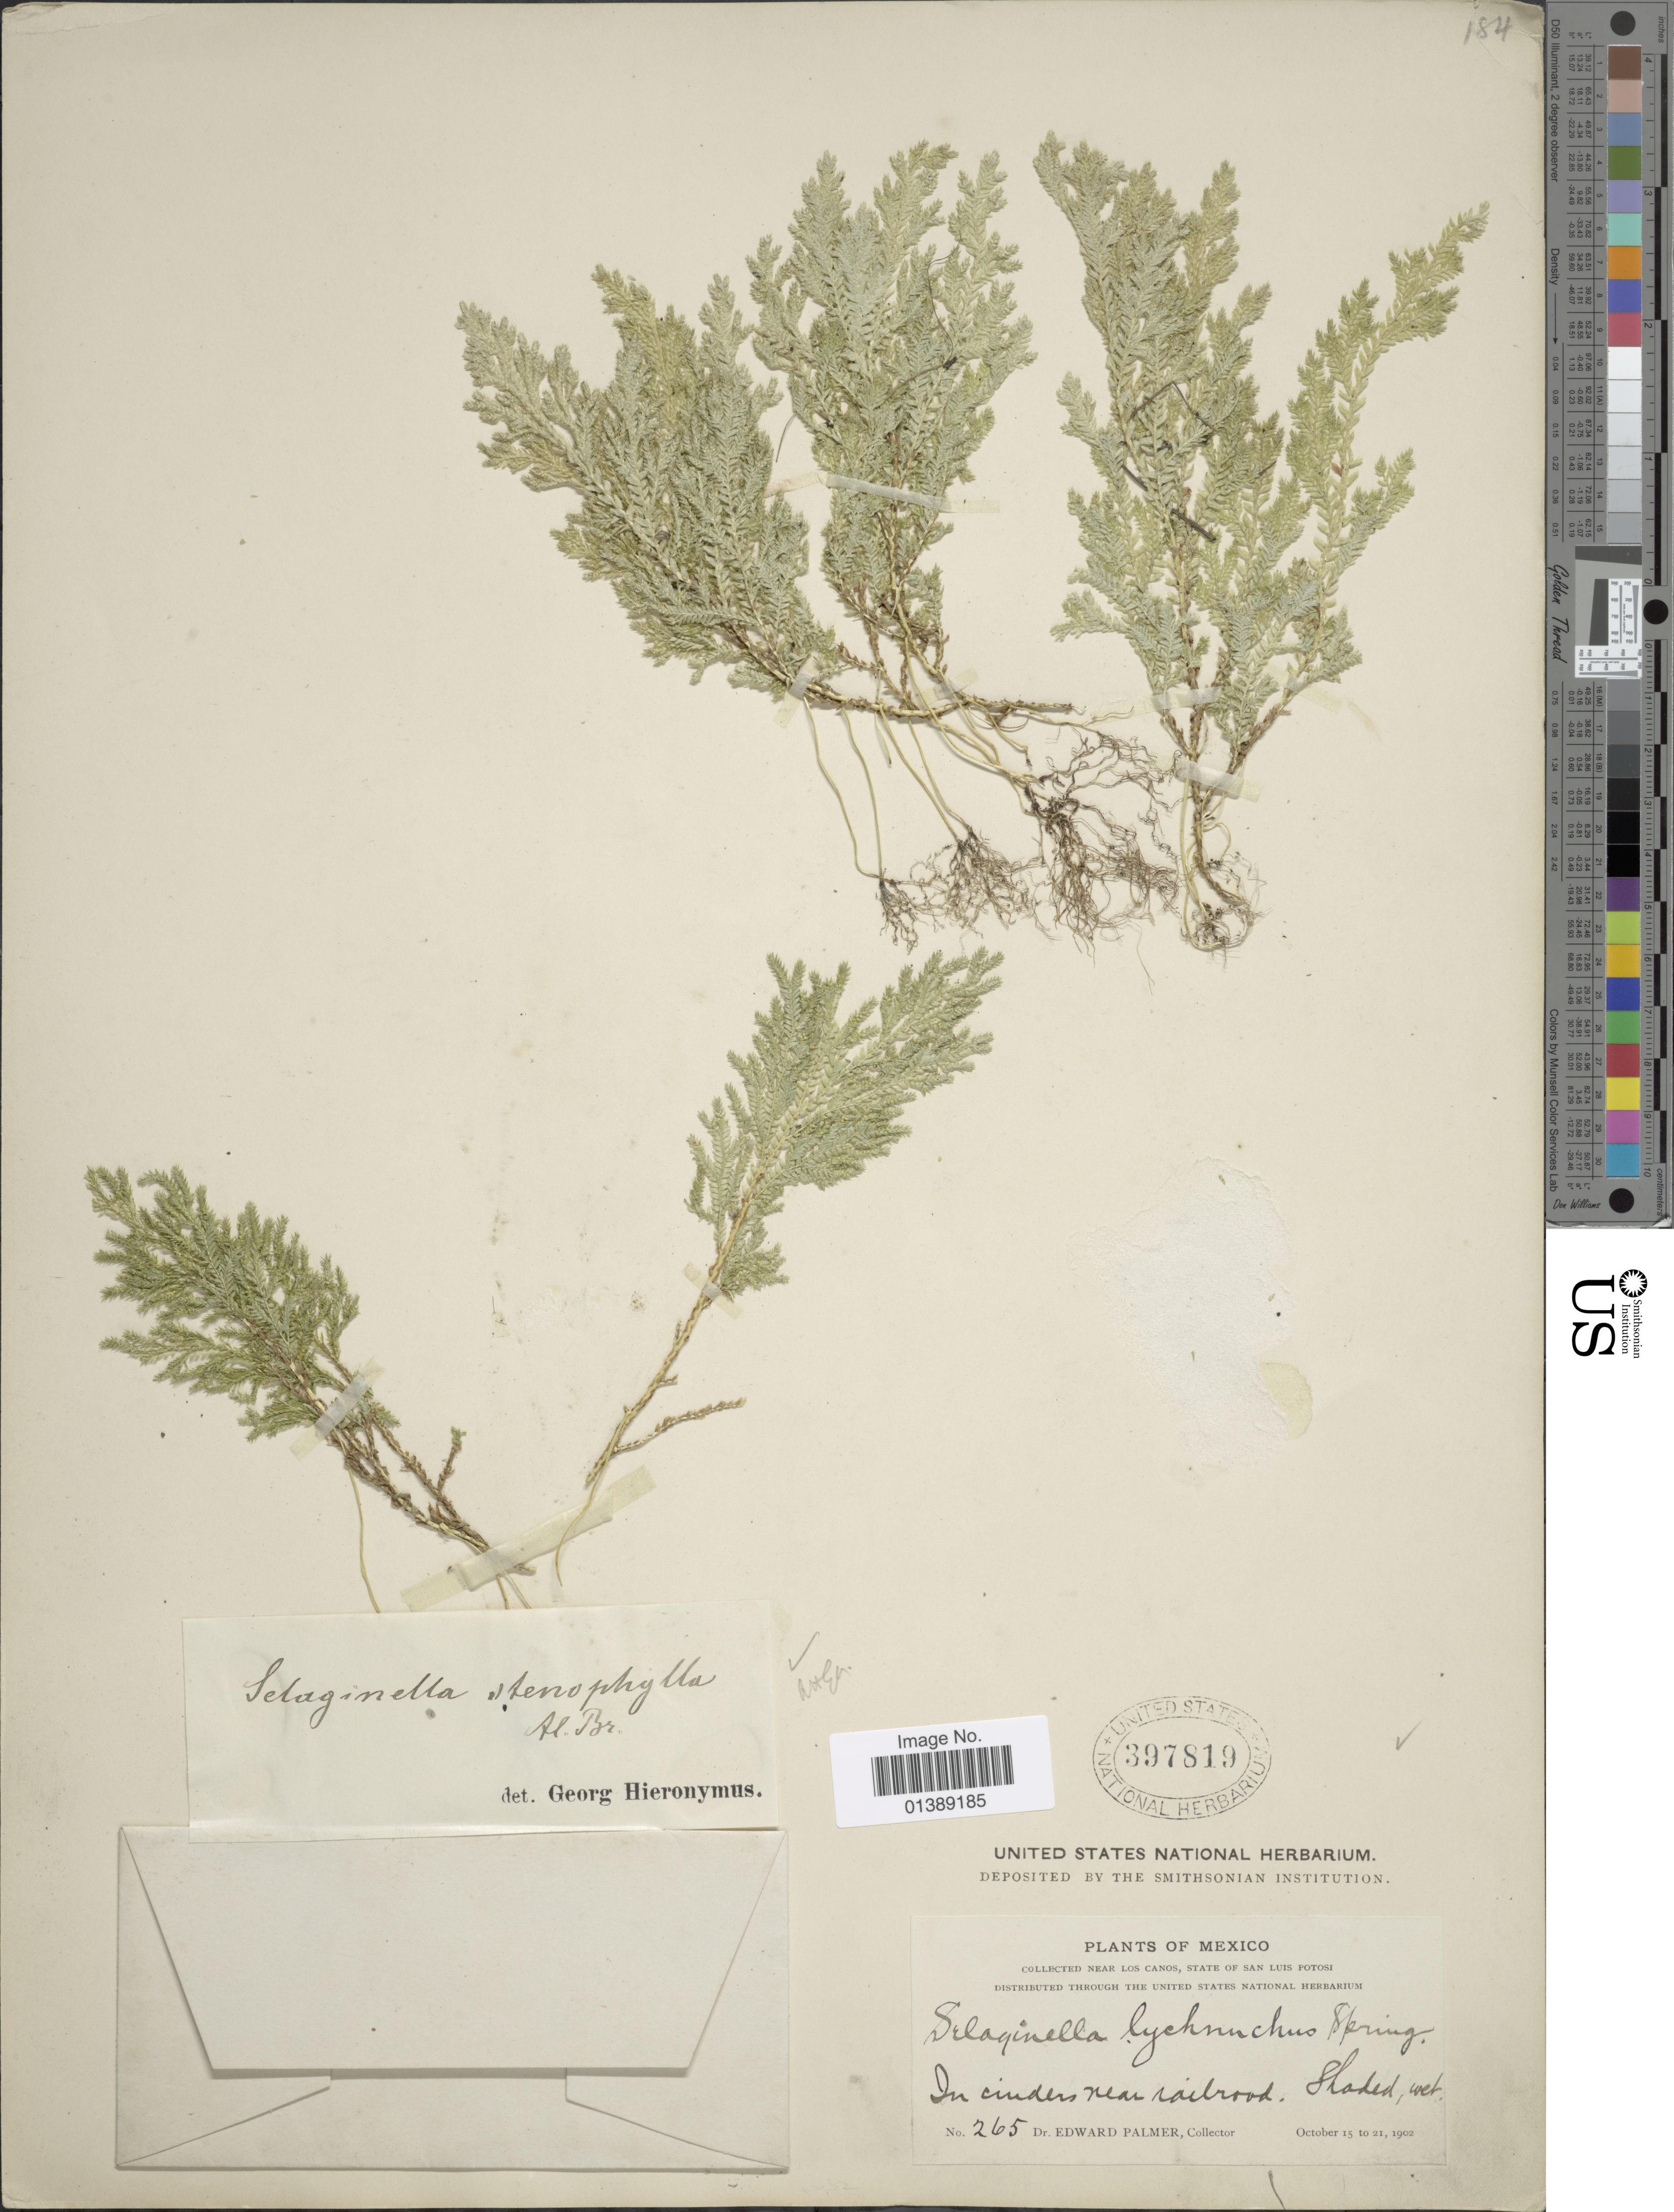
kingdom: Plantae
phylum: Tracheophyta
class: Lycopodiopsida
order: Selaginellales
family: Selaginellaceae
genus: Selaginella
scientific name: Selaginella stenophylla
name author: A. Braun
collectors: E. Palmer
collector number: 265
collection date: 1902-10-15/1902-10-21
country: Mexico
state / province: San Luis Potosí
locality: Near Los Canos, In cinders near railroad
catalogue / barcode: US 397819